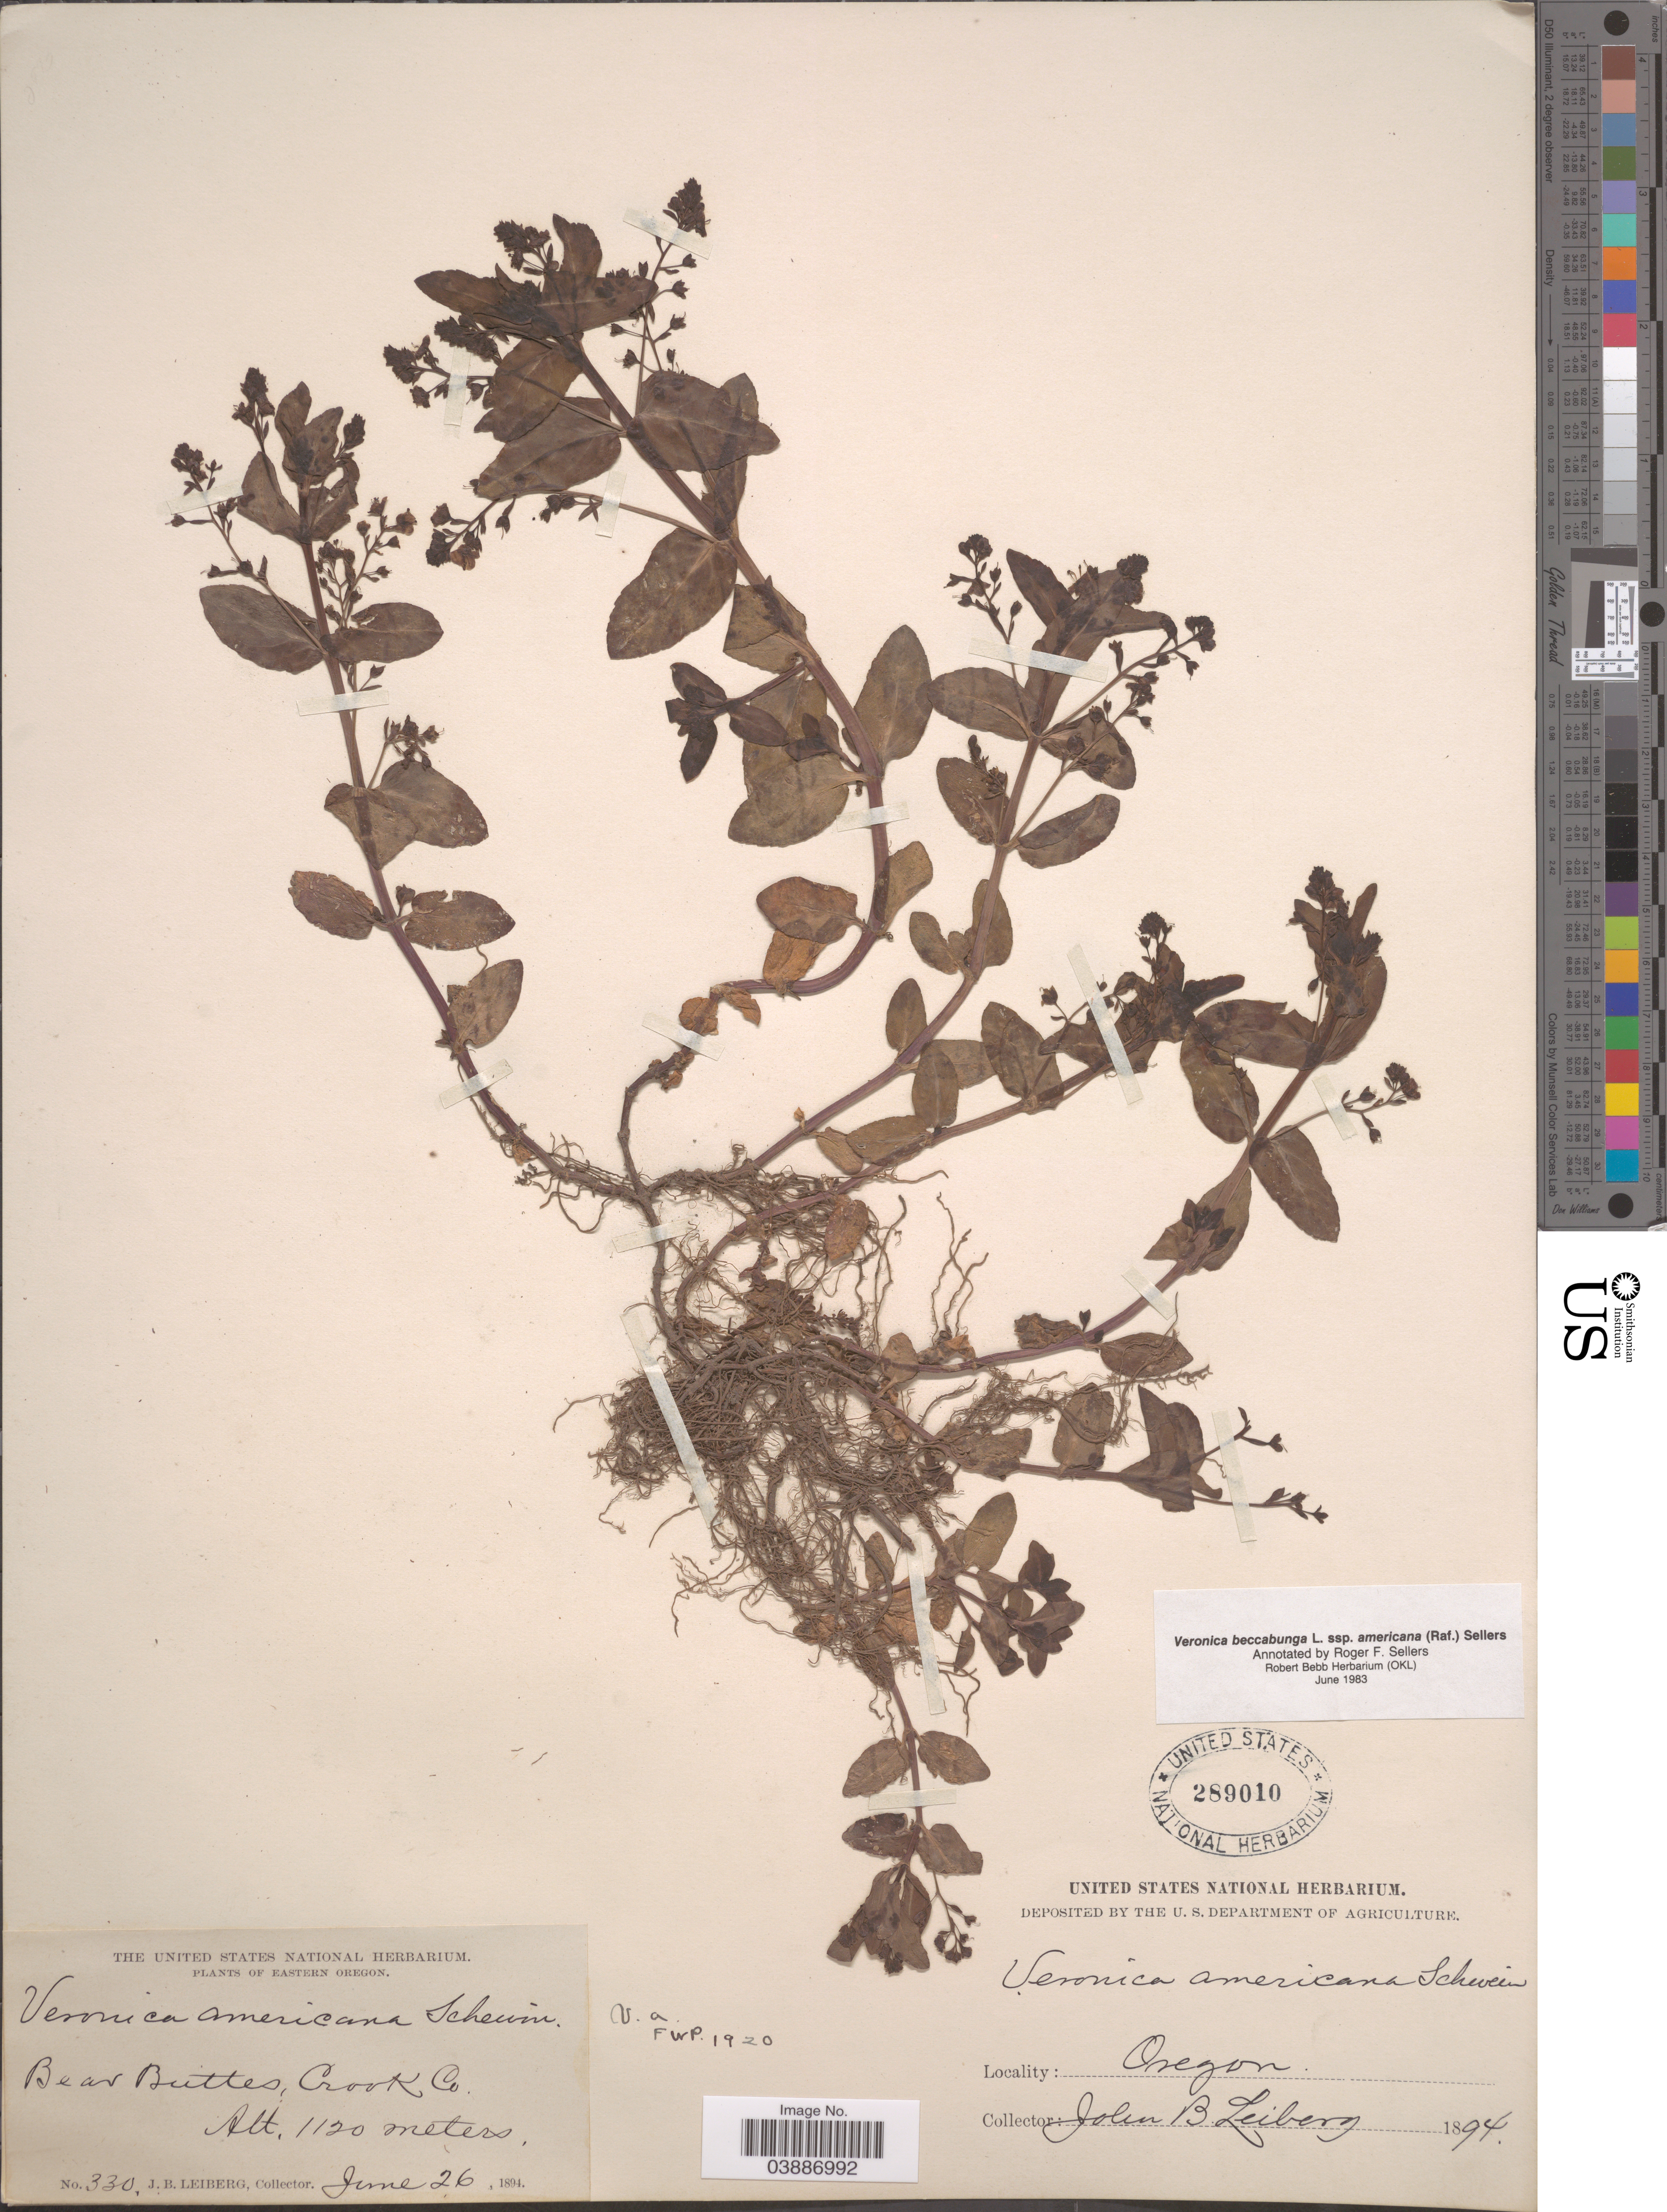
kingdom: Plantae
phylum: Tracheophyta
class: Magnoliopsida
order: Lamiales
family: Plantaginaceae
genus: Veronica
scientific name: Veronica beccabunga subsp. americana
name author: Raf.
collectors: J. B. Leiberg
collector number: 330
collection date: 1894-06-26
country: United States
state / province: Oregon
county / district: Crook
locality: Eastern Oregon. Bear Buttes, Crook Co.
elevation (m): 1120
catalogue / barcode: US 289010